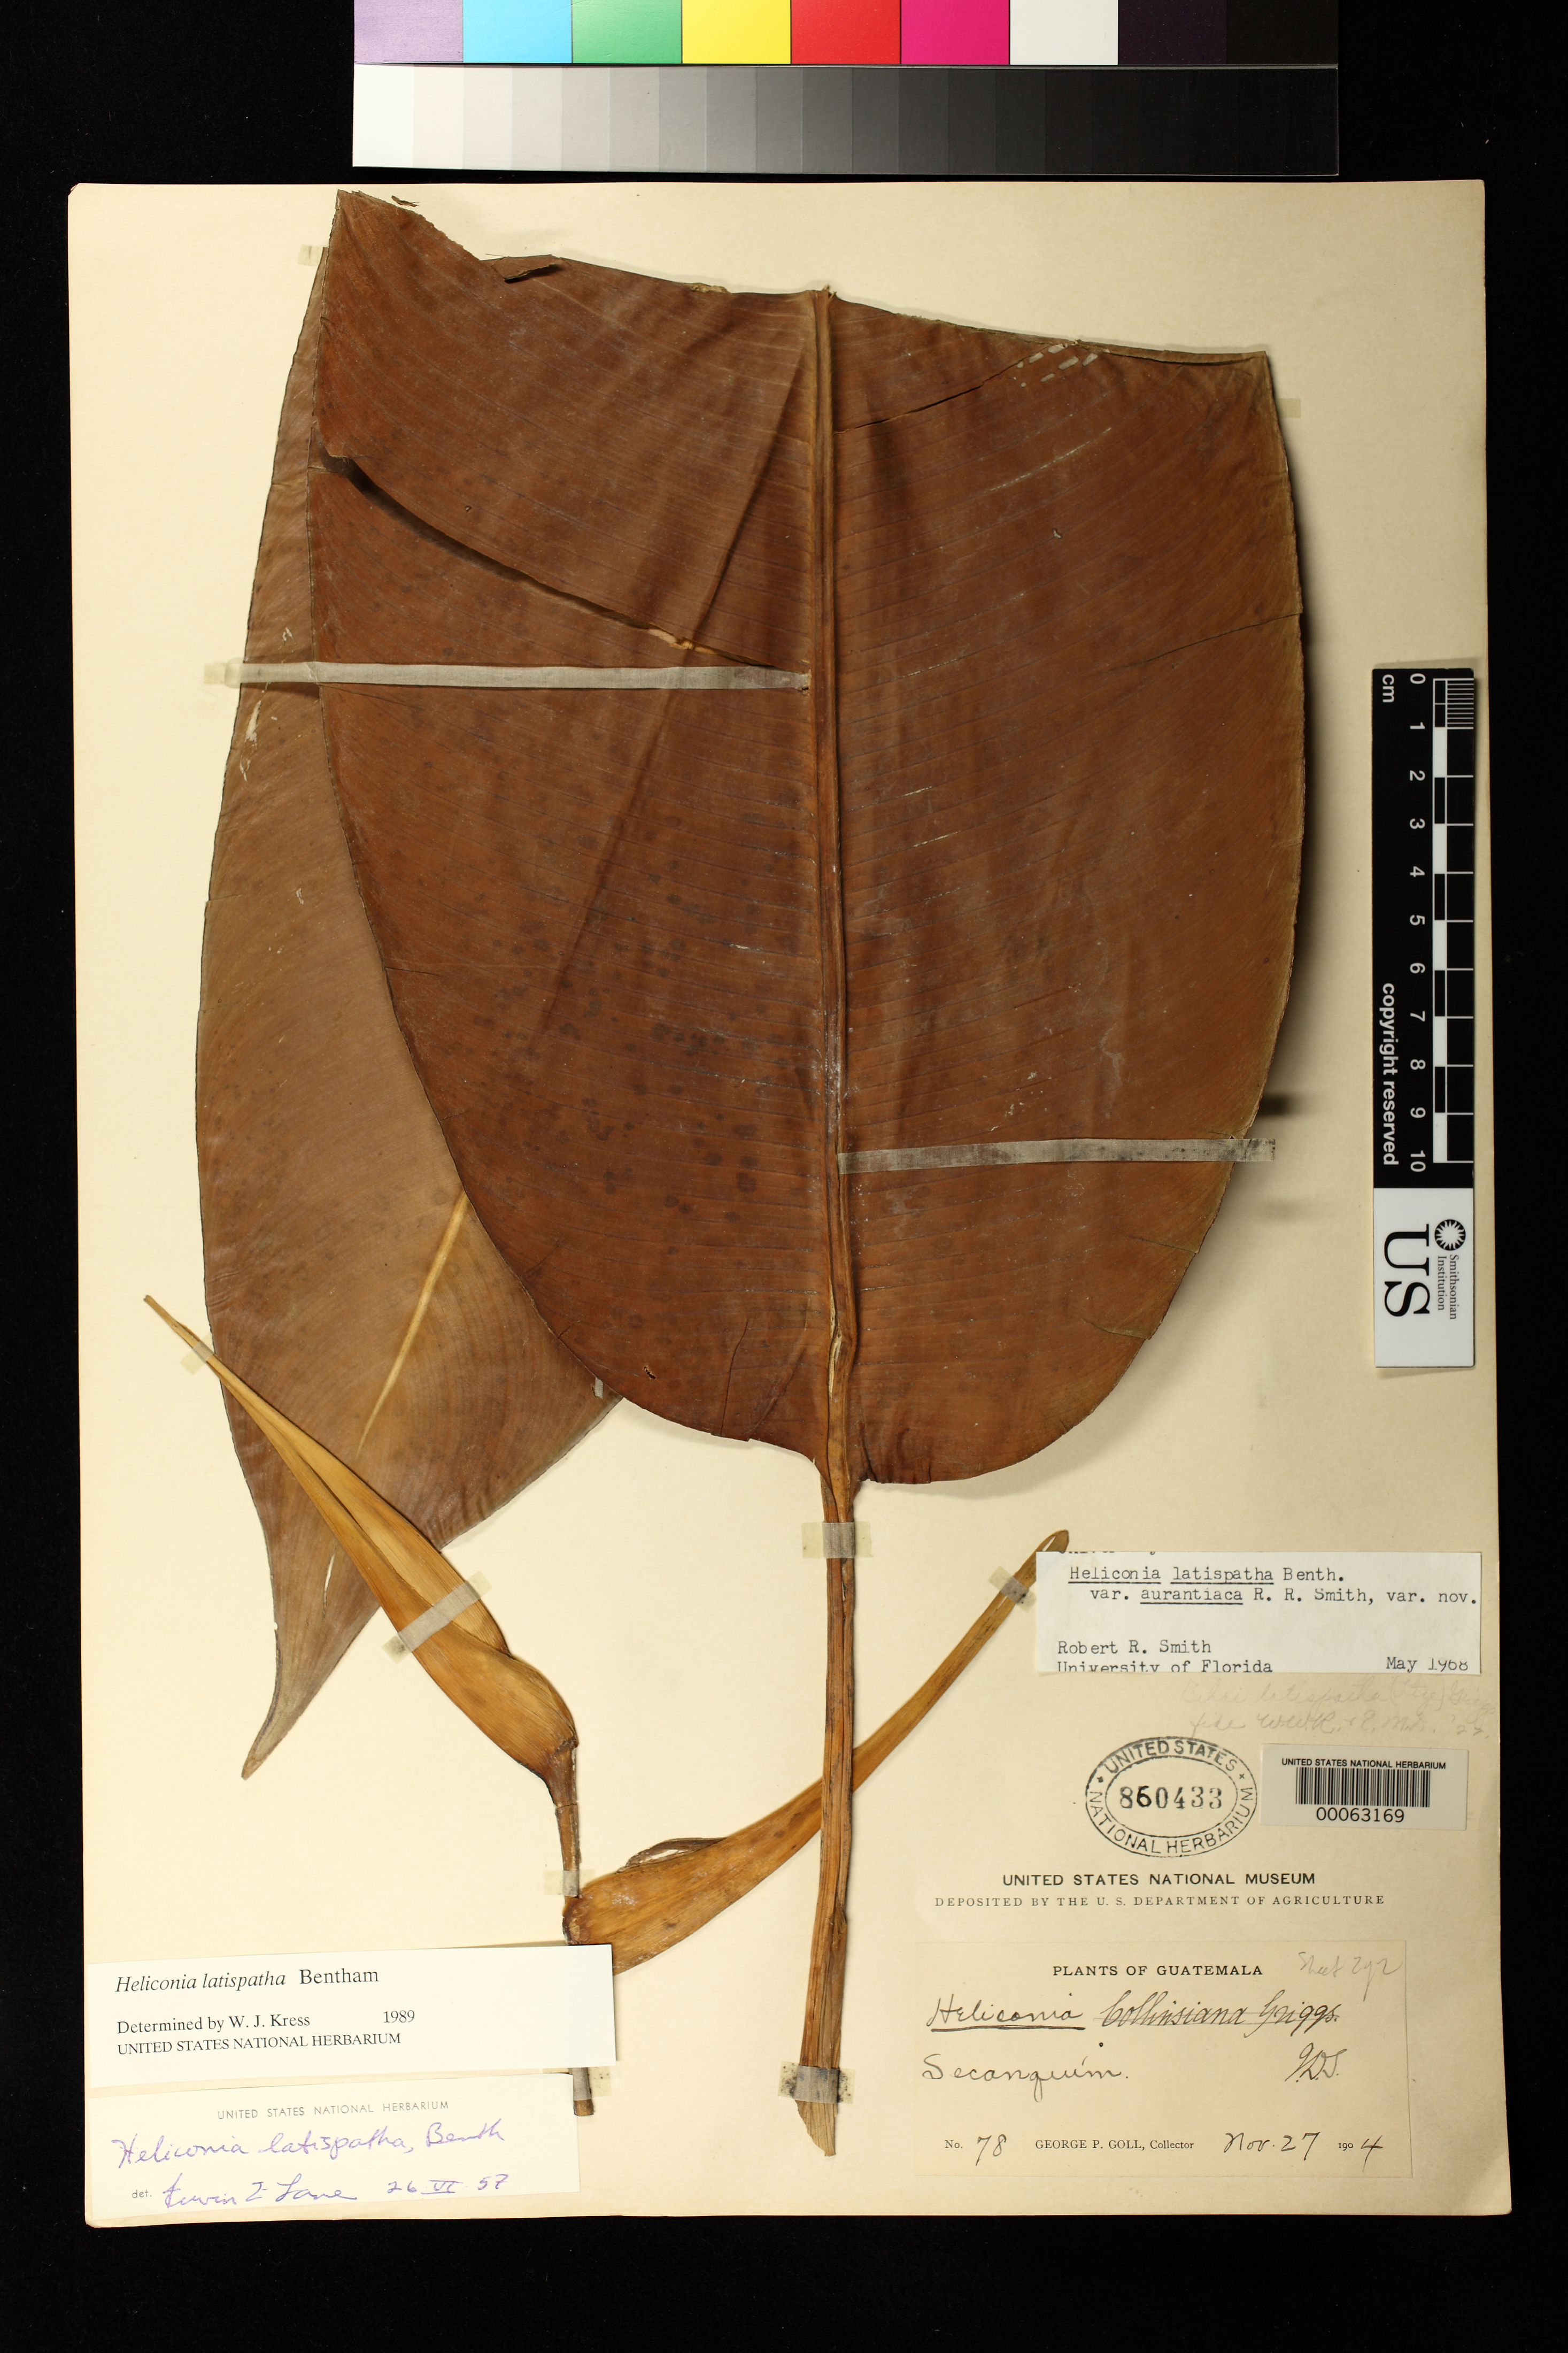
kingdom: Plantae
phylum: Tracheophyta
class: Liliopsida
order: Zingiberales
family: Heliconiaceae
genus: Heliconia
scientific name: Heliconia latispatha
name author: Benth.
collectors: G. Goll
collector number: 78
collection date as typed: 27 Nov 1904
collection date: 1904-11-27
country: Guatemala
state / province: Alta Verapaz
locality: Secanquim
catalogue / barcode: US 860433